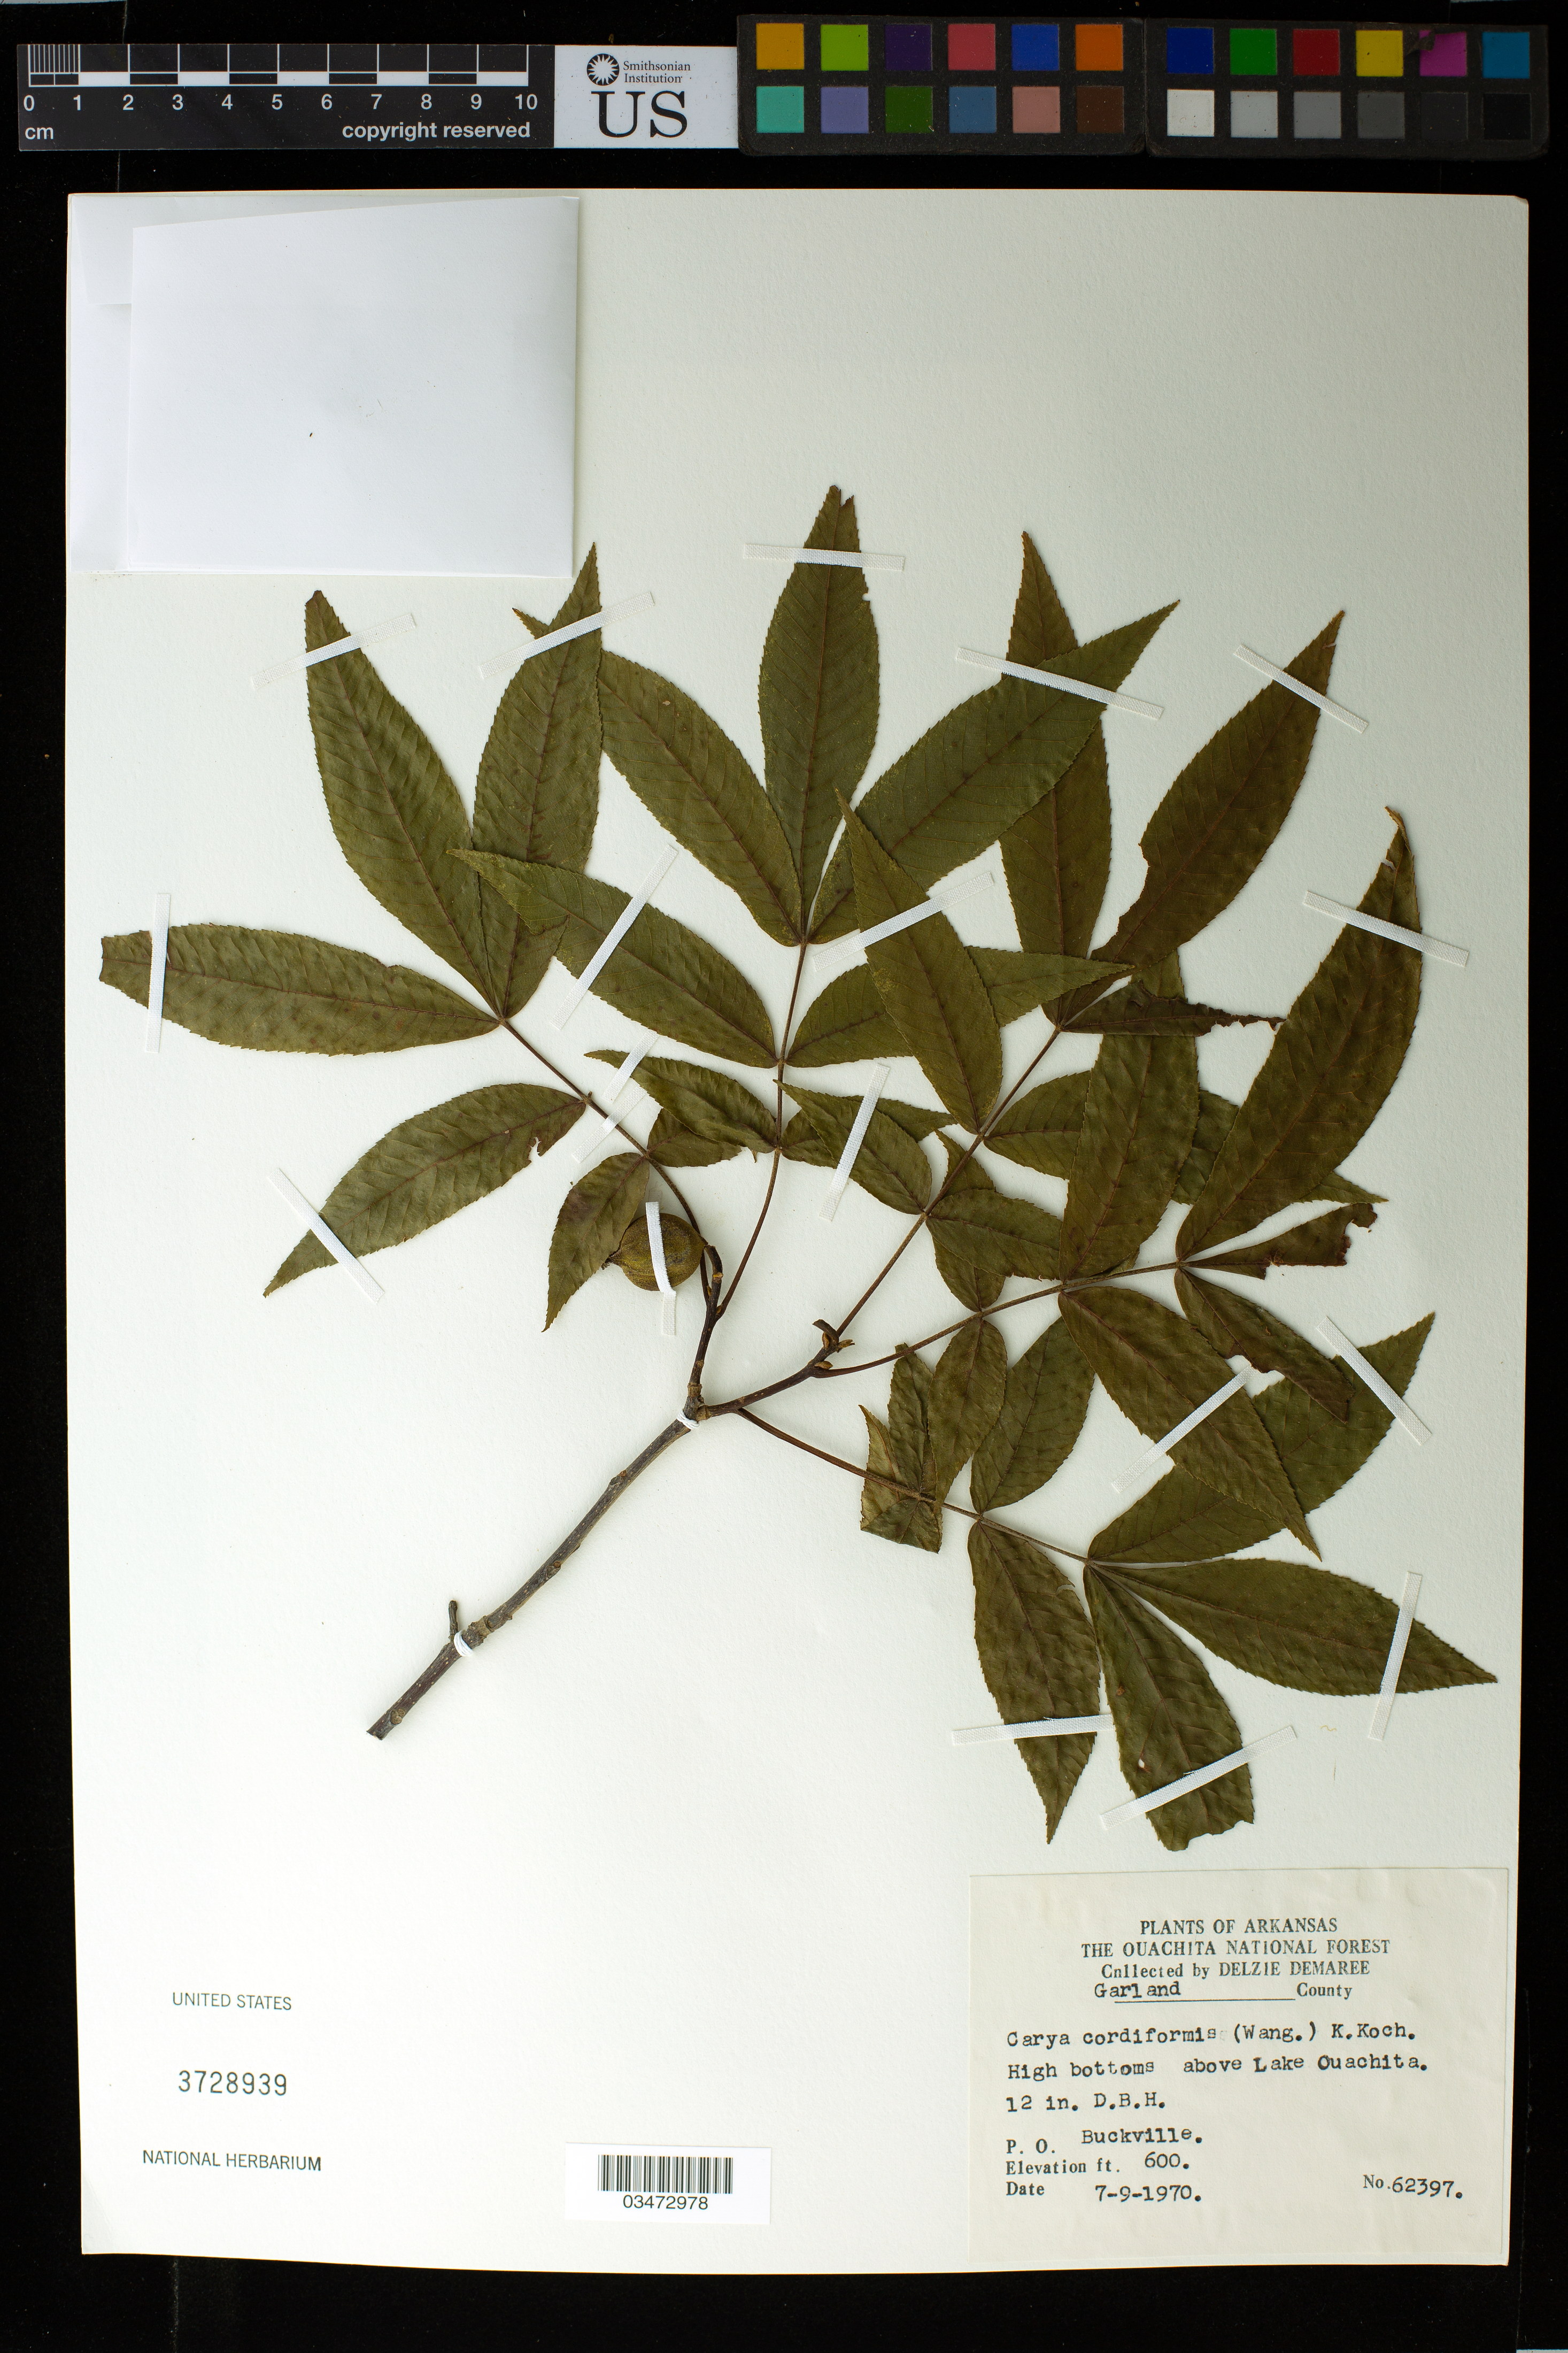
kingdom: Plantae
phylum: Tracheophyta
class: Magnoliopsida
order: Fagales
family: Juglandaceae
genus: Carya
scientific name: Carya cordiformis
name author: (Wangenh.) K. Koch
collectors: D. Demaree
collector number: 62397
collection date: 1960-07-09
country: United States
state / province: Arkansas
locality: P.O. Buckville. High bottoms above Lake Ouachita.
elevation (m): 183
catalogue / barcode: US 3728939